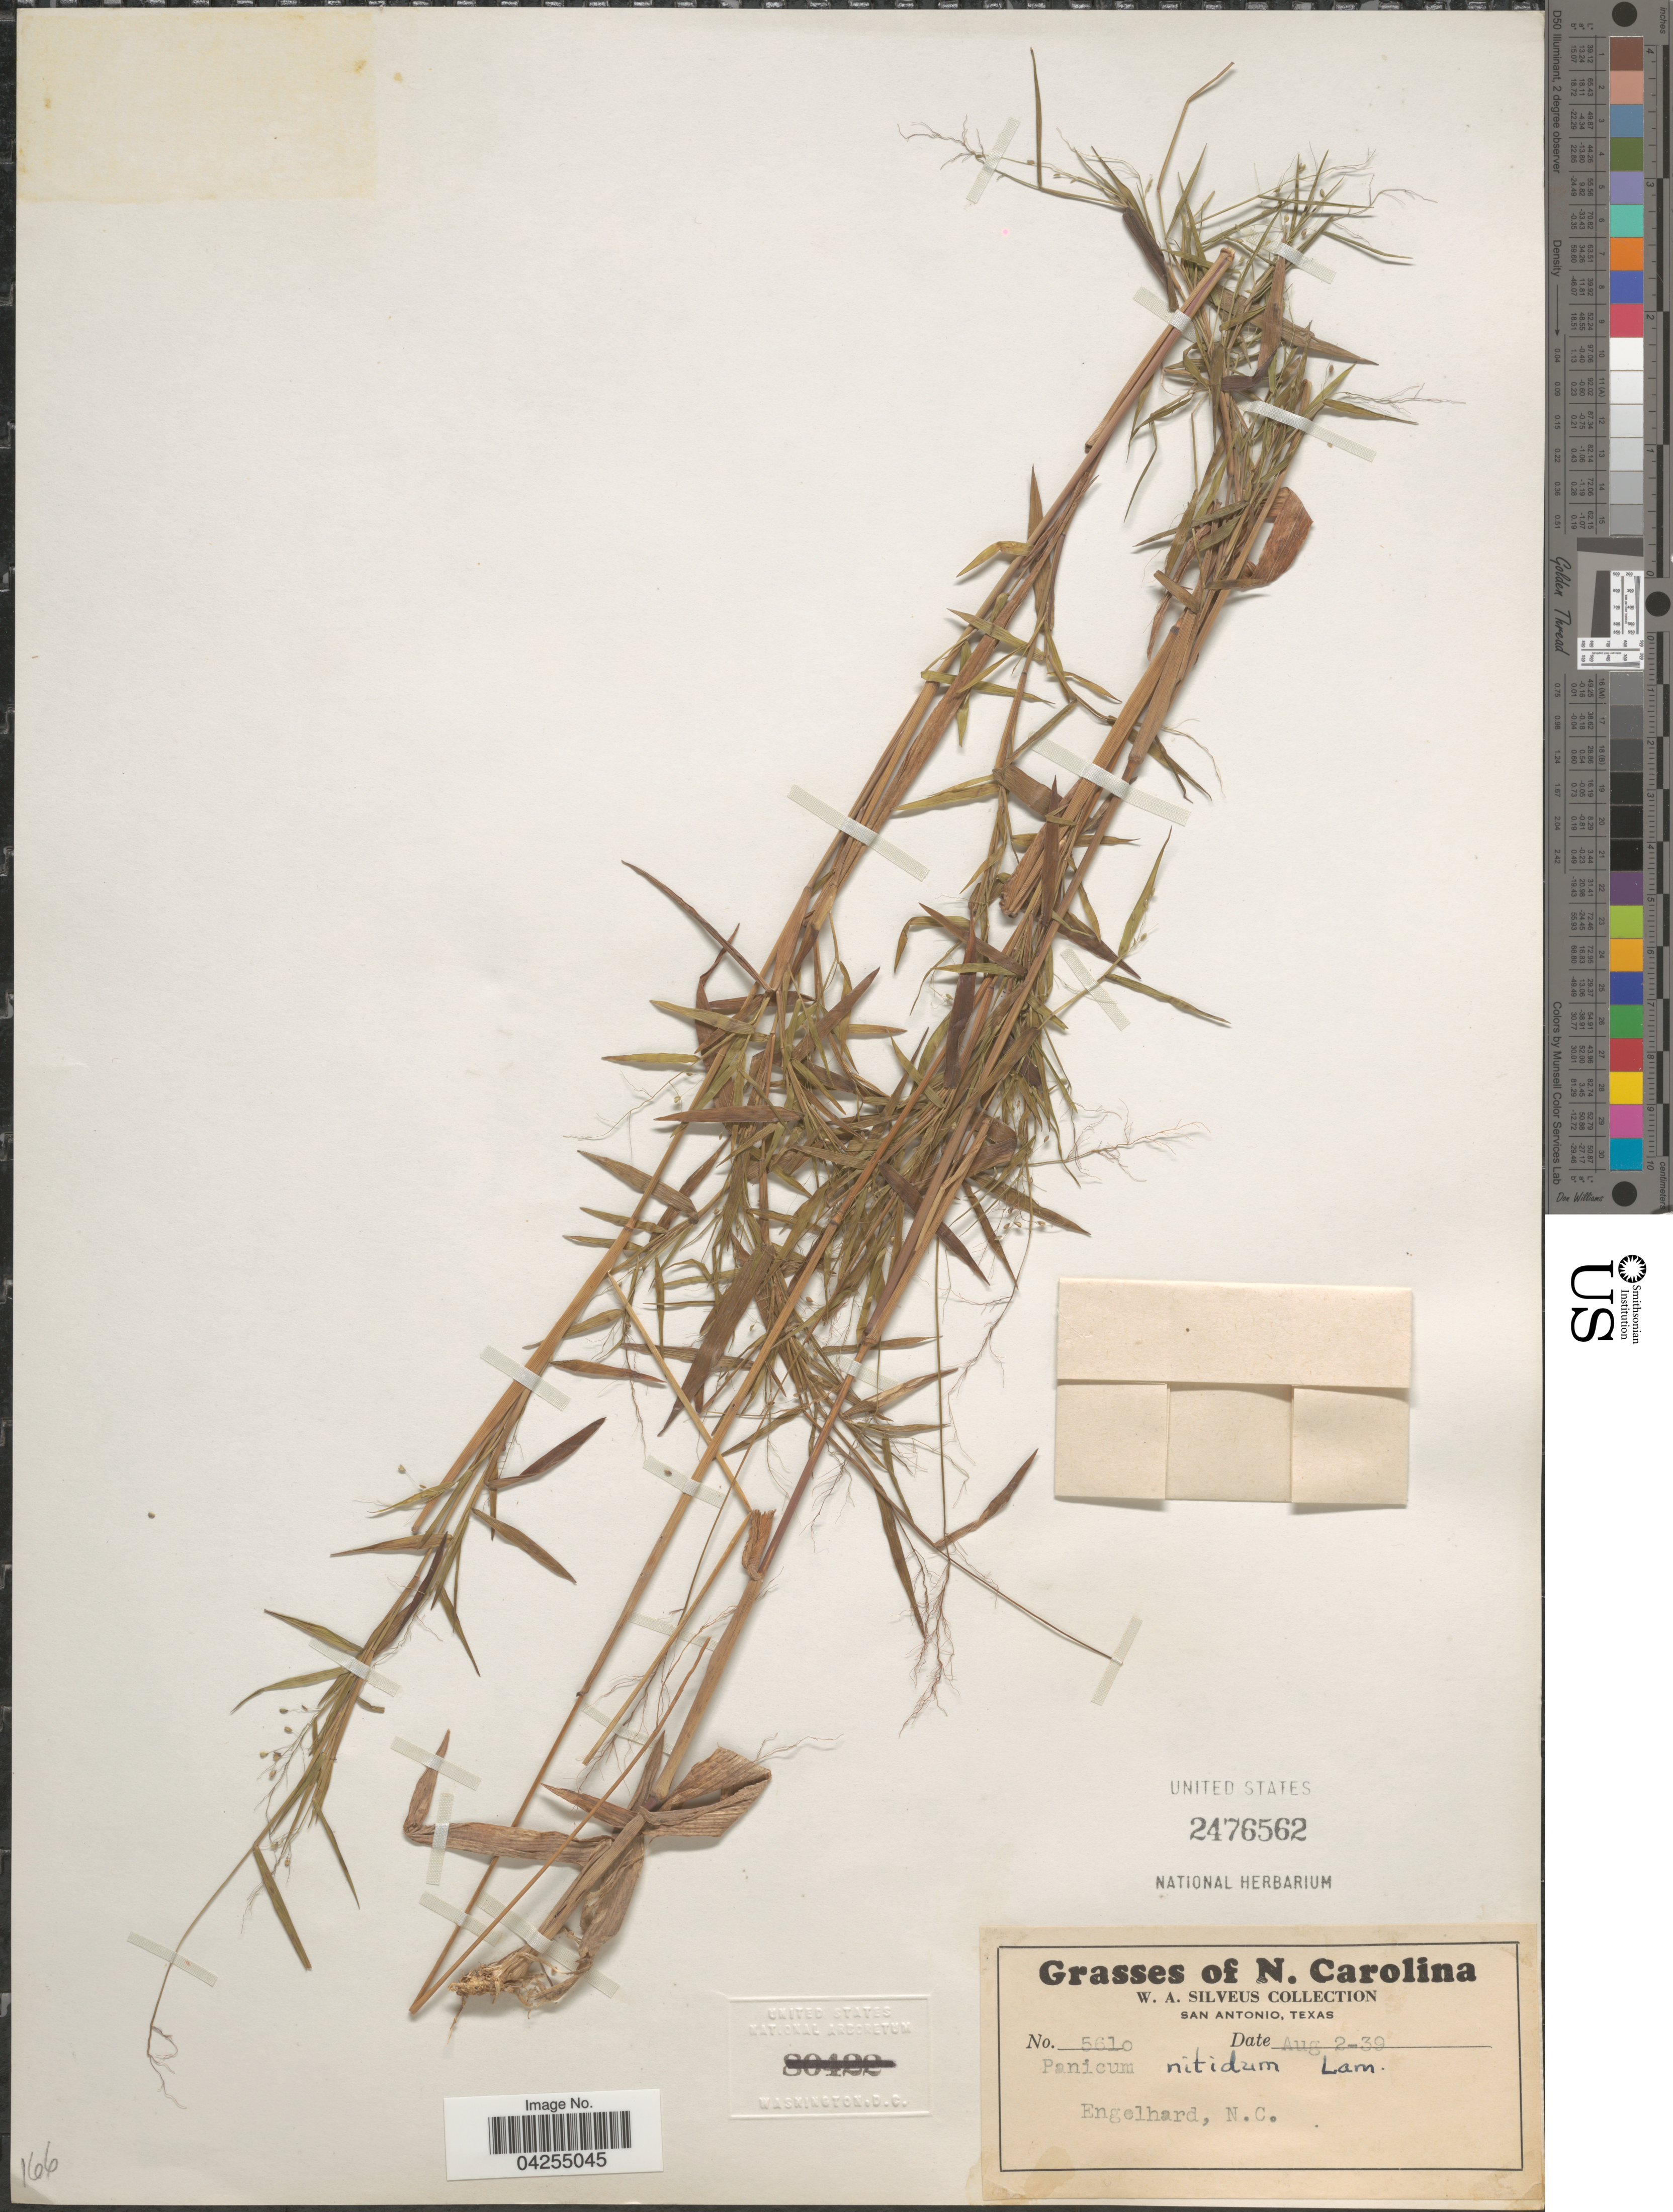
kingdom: Plantae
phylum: Tracheophyta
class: Liliopsida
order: Poales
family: Poaceae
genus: Dichanthelium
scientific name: Dichanthelium dichotomum var. dichotomum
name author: (L.) Gould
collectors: W. Silveus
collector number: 5610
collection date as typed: Transcribed d/m/y: 2/8/39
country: United States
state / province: North Carolina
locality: Engelhard.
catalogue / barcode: US 2476562